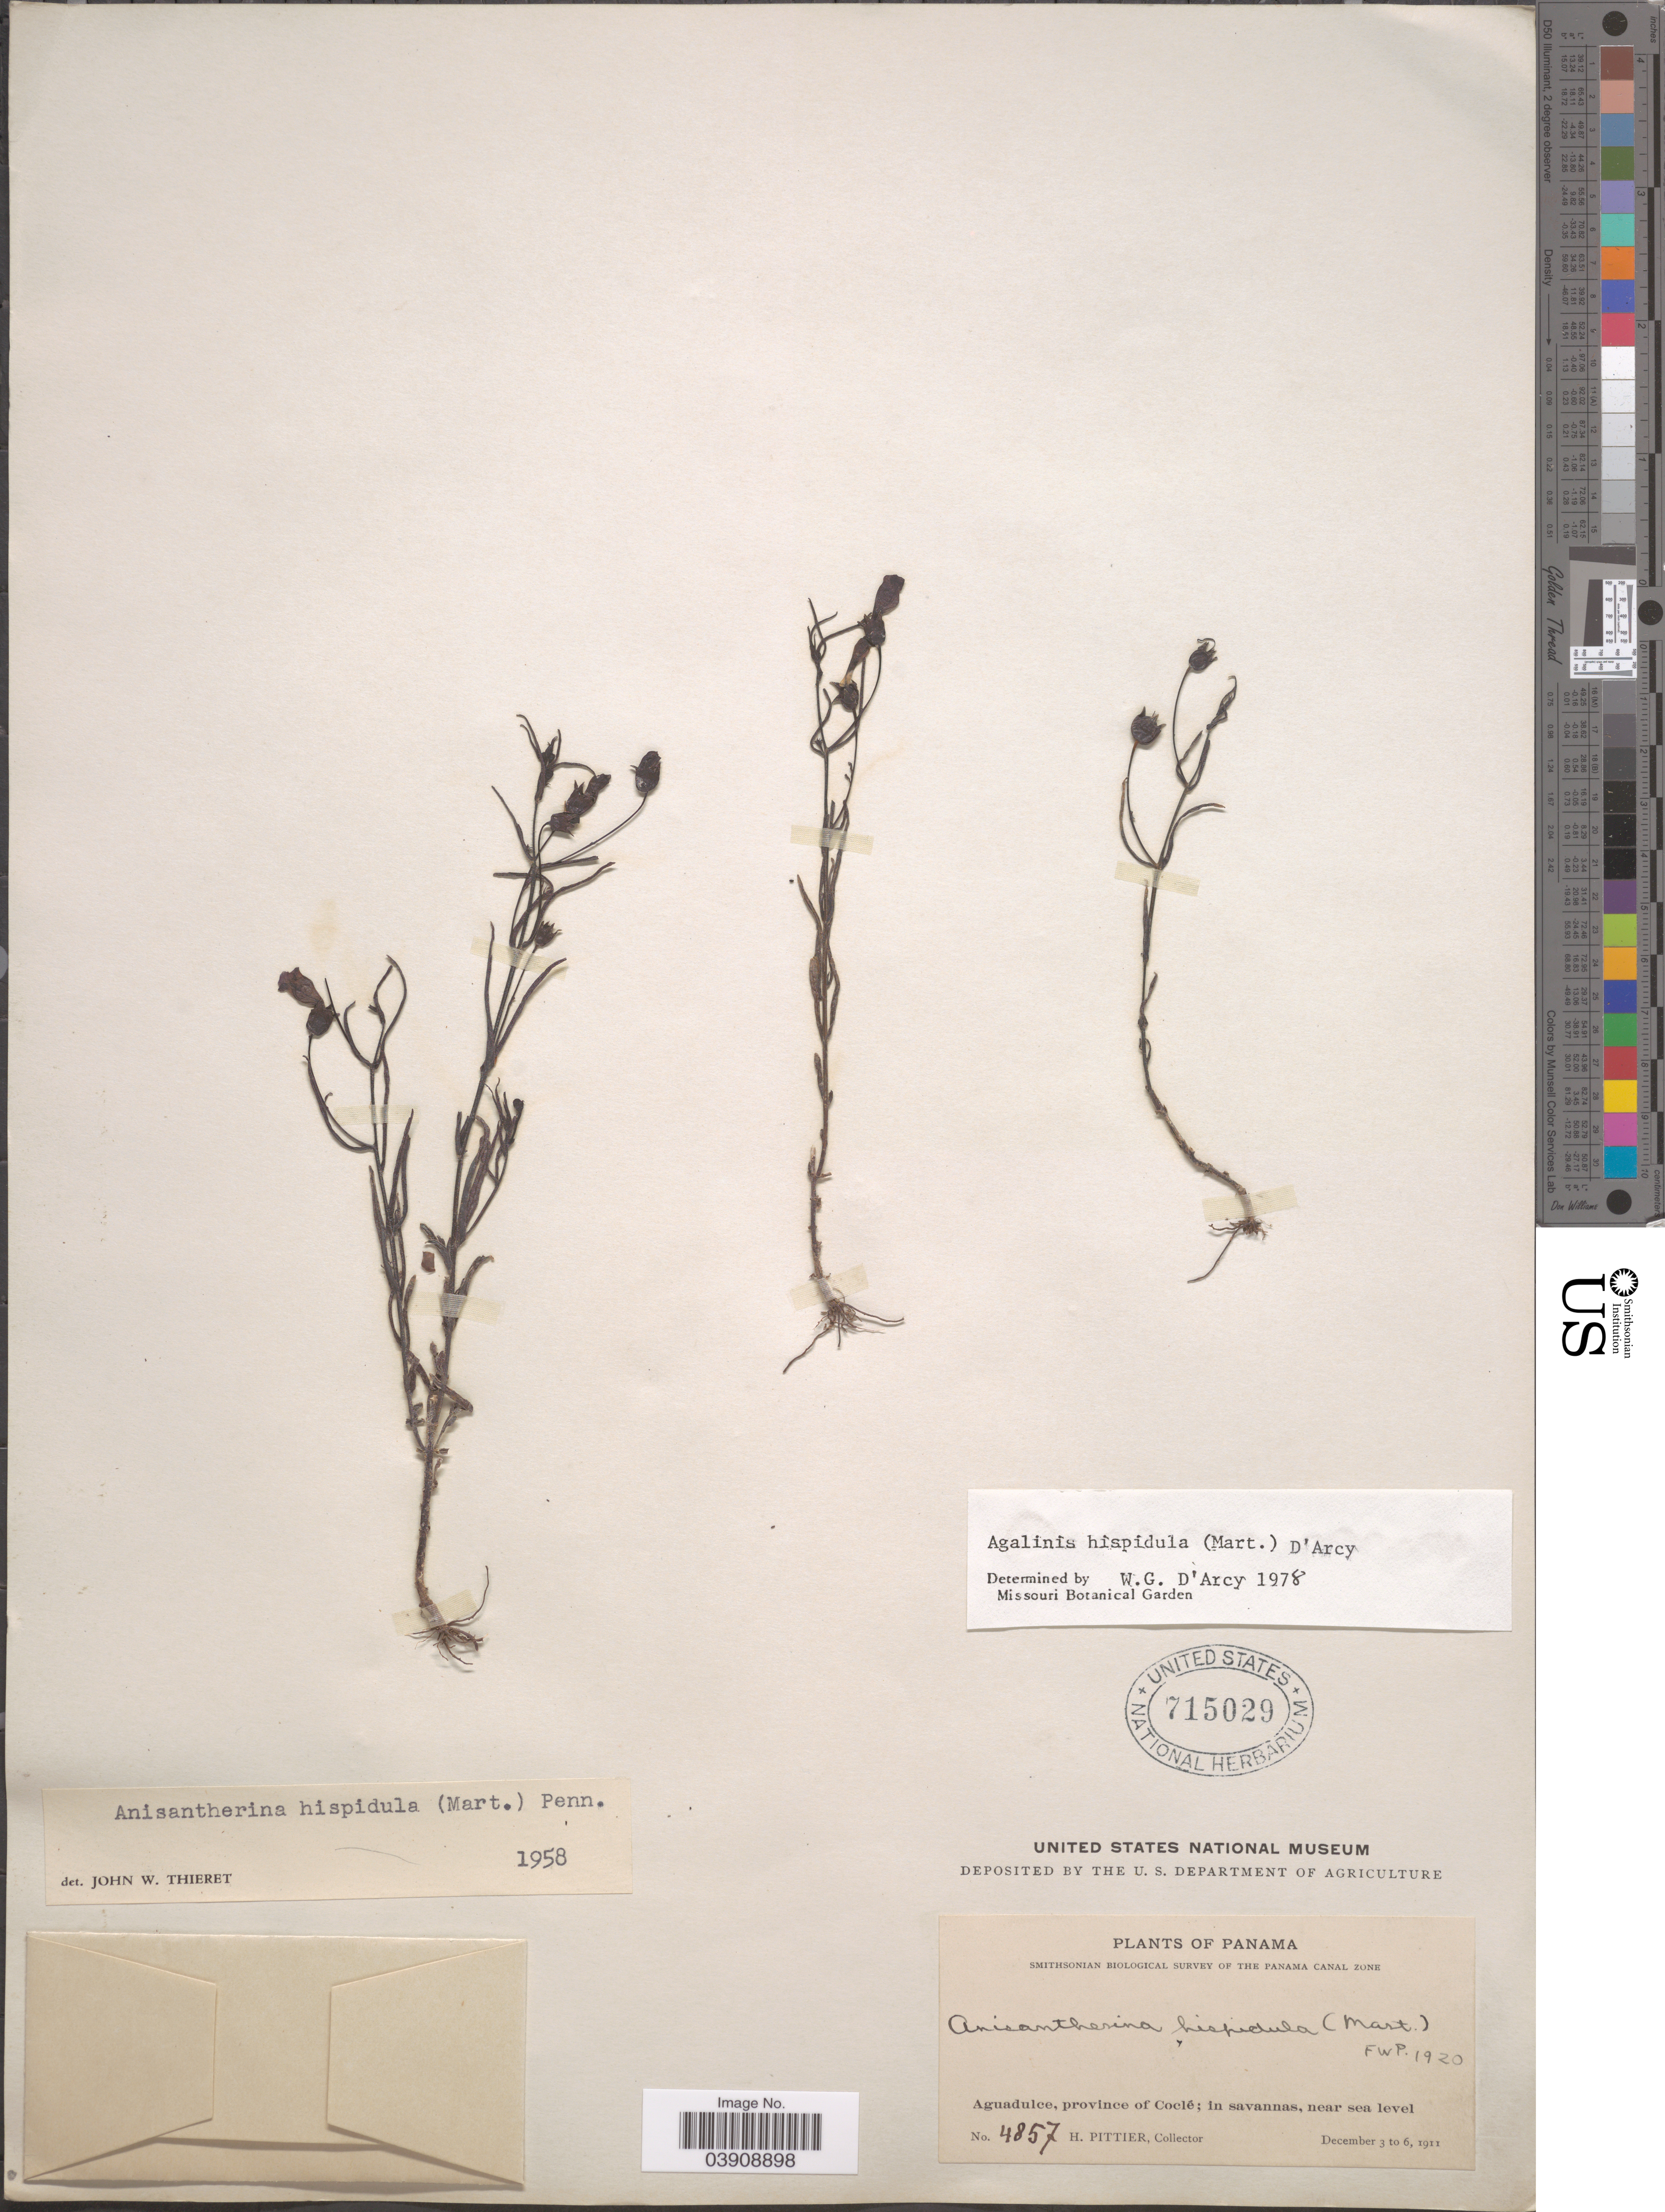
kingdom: Plantae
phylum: Tracheophyta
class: Magnoliopsida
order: Lamiales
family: Orobanchaceae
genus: Agalinis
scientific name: Agalinis hispidula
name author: (Mart.) D'Arcy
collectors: H. F. Pittier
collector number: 4857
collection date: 1911-12-03/1911-12-06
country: Panama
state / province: Cocle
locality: Aguadulce.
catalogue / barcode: US 715029